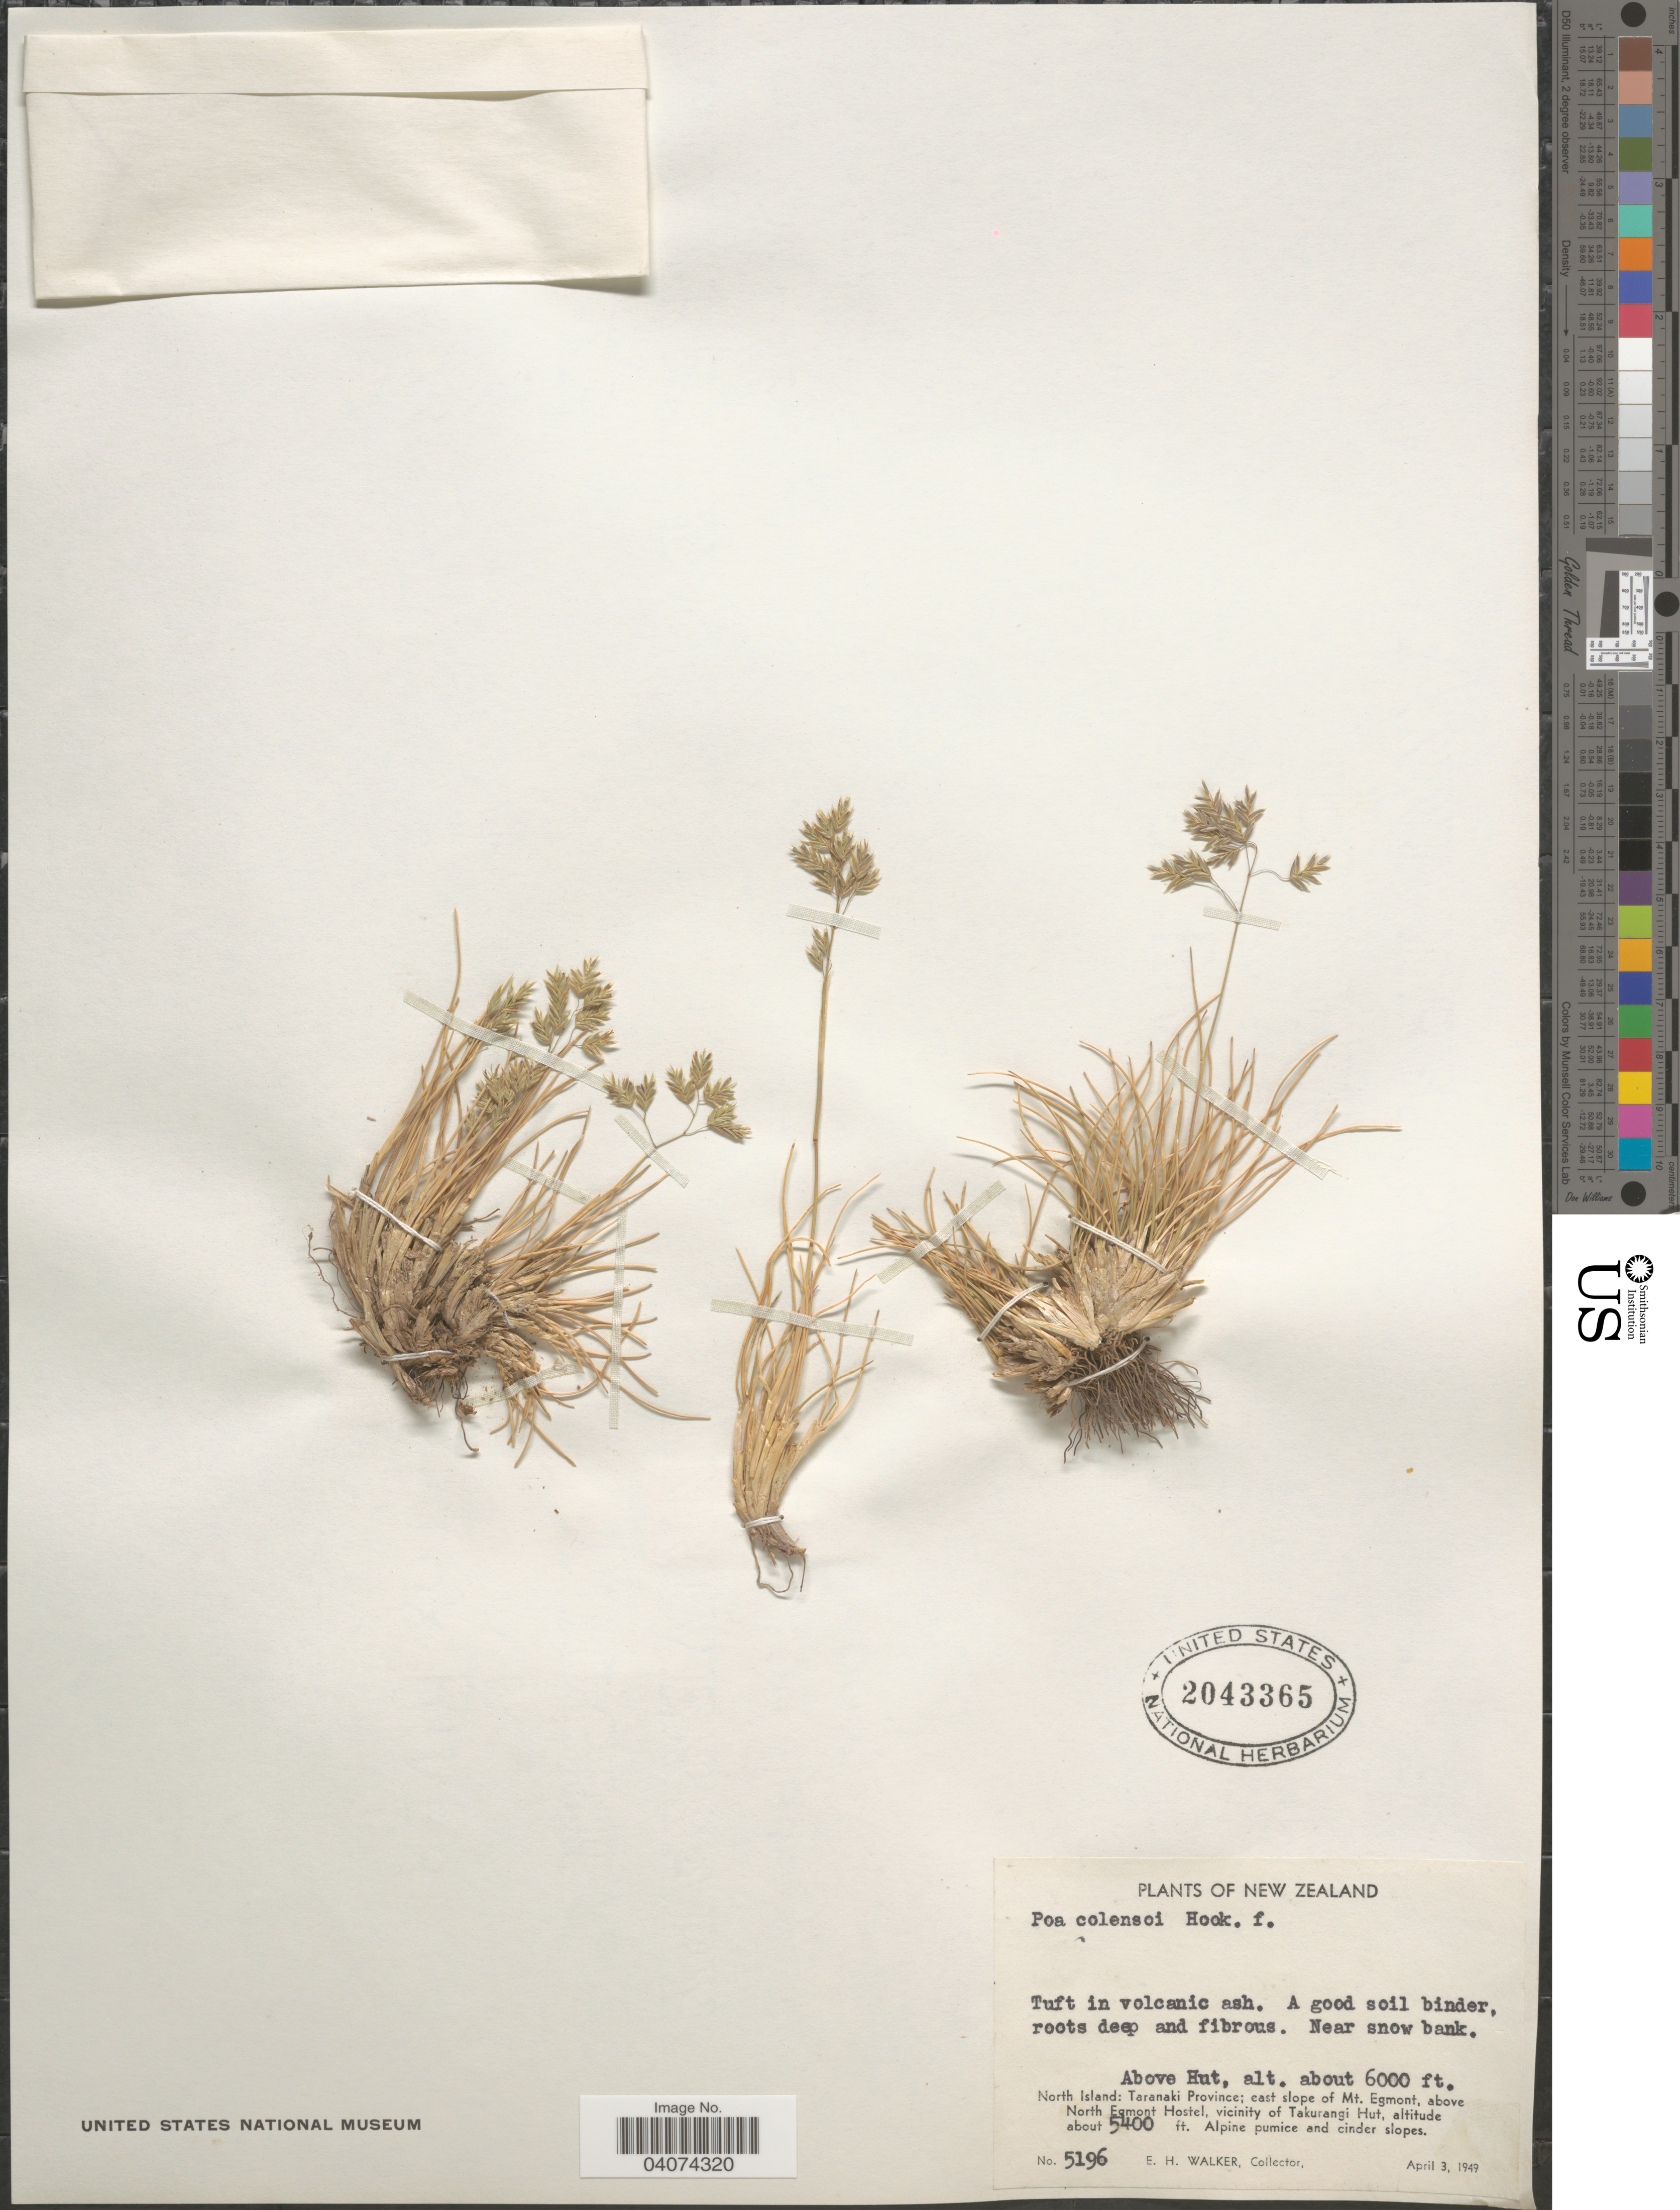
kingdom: Plantae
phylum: Tracheophyta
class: Liliopsida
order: Poales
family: Poaceae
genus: Poa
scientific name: Poa colensoi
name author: Hook. f.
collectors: E. H. Walker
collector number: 5196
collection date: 1949-04-03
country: New Zealand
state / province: Taranaki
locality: Above Hut. North Island: Taranaki Province; east slope of Mt. Egmont, above North Egmont Hostel, vicinity of Takurangi Hut.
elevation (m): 1646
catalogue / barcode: US 2043365